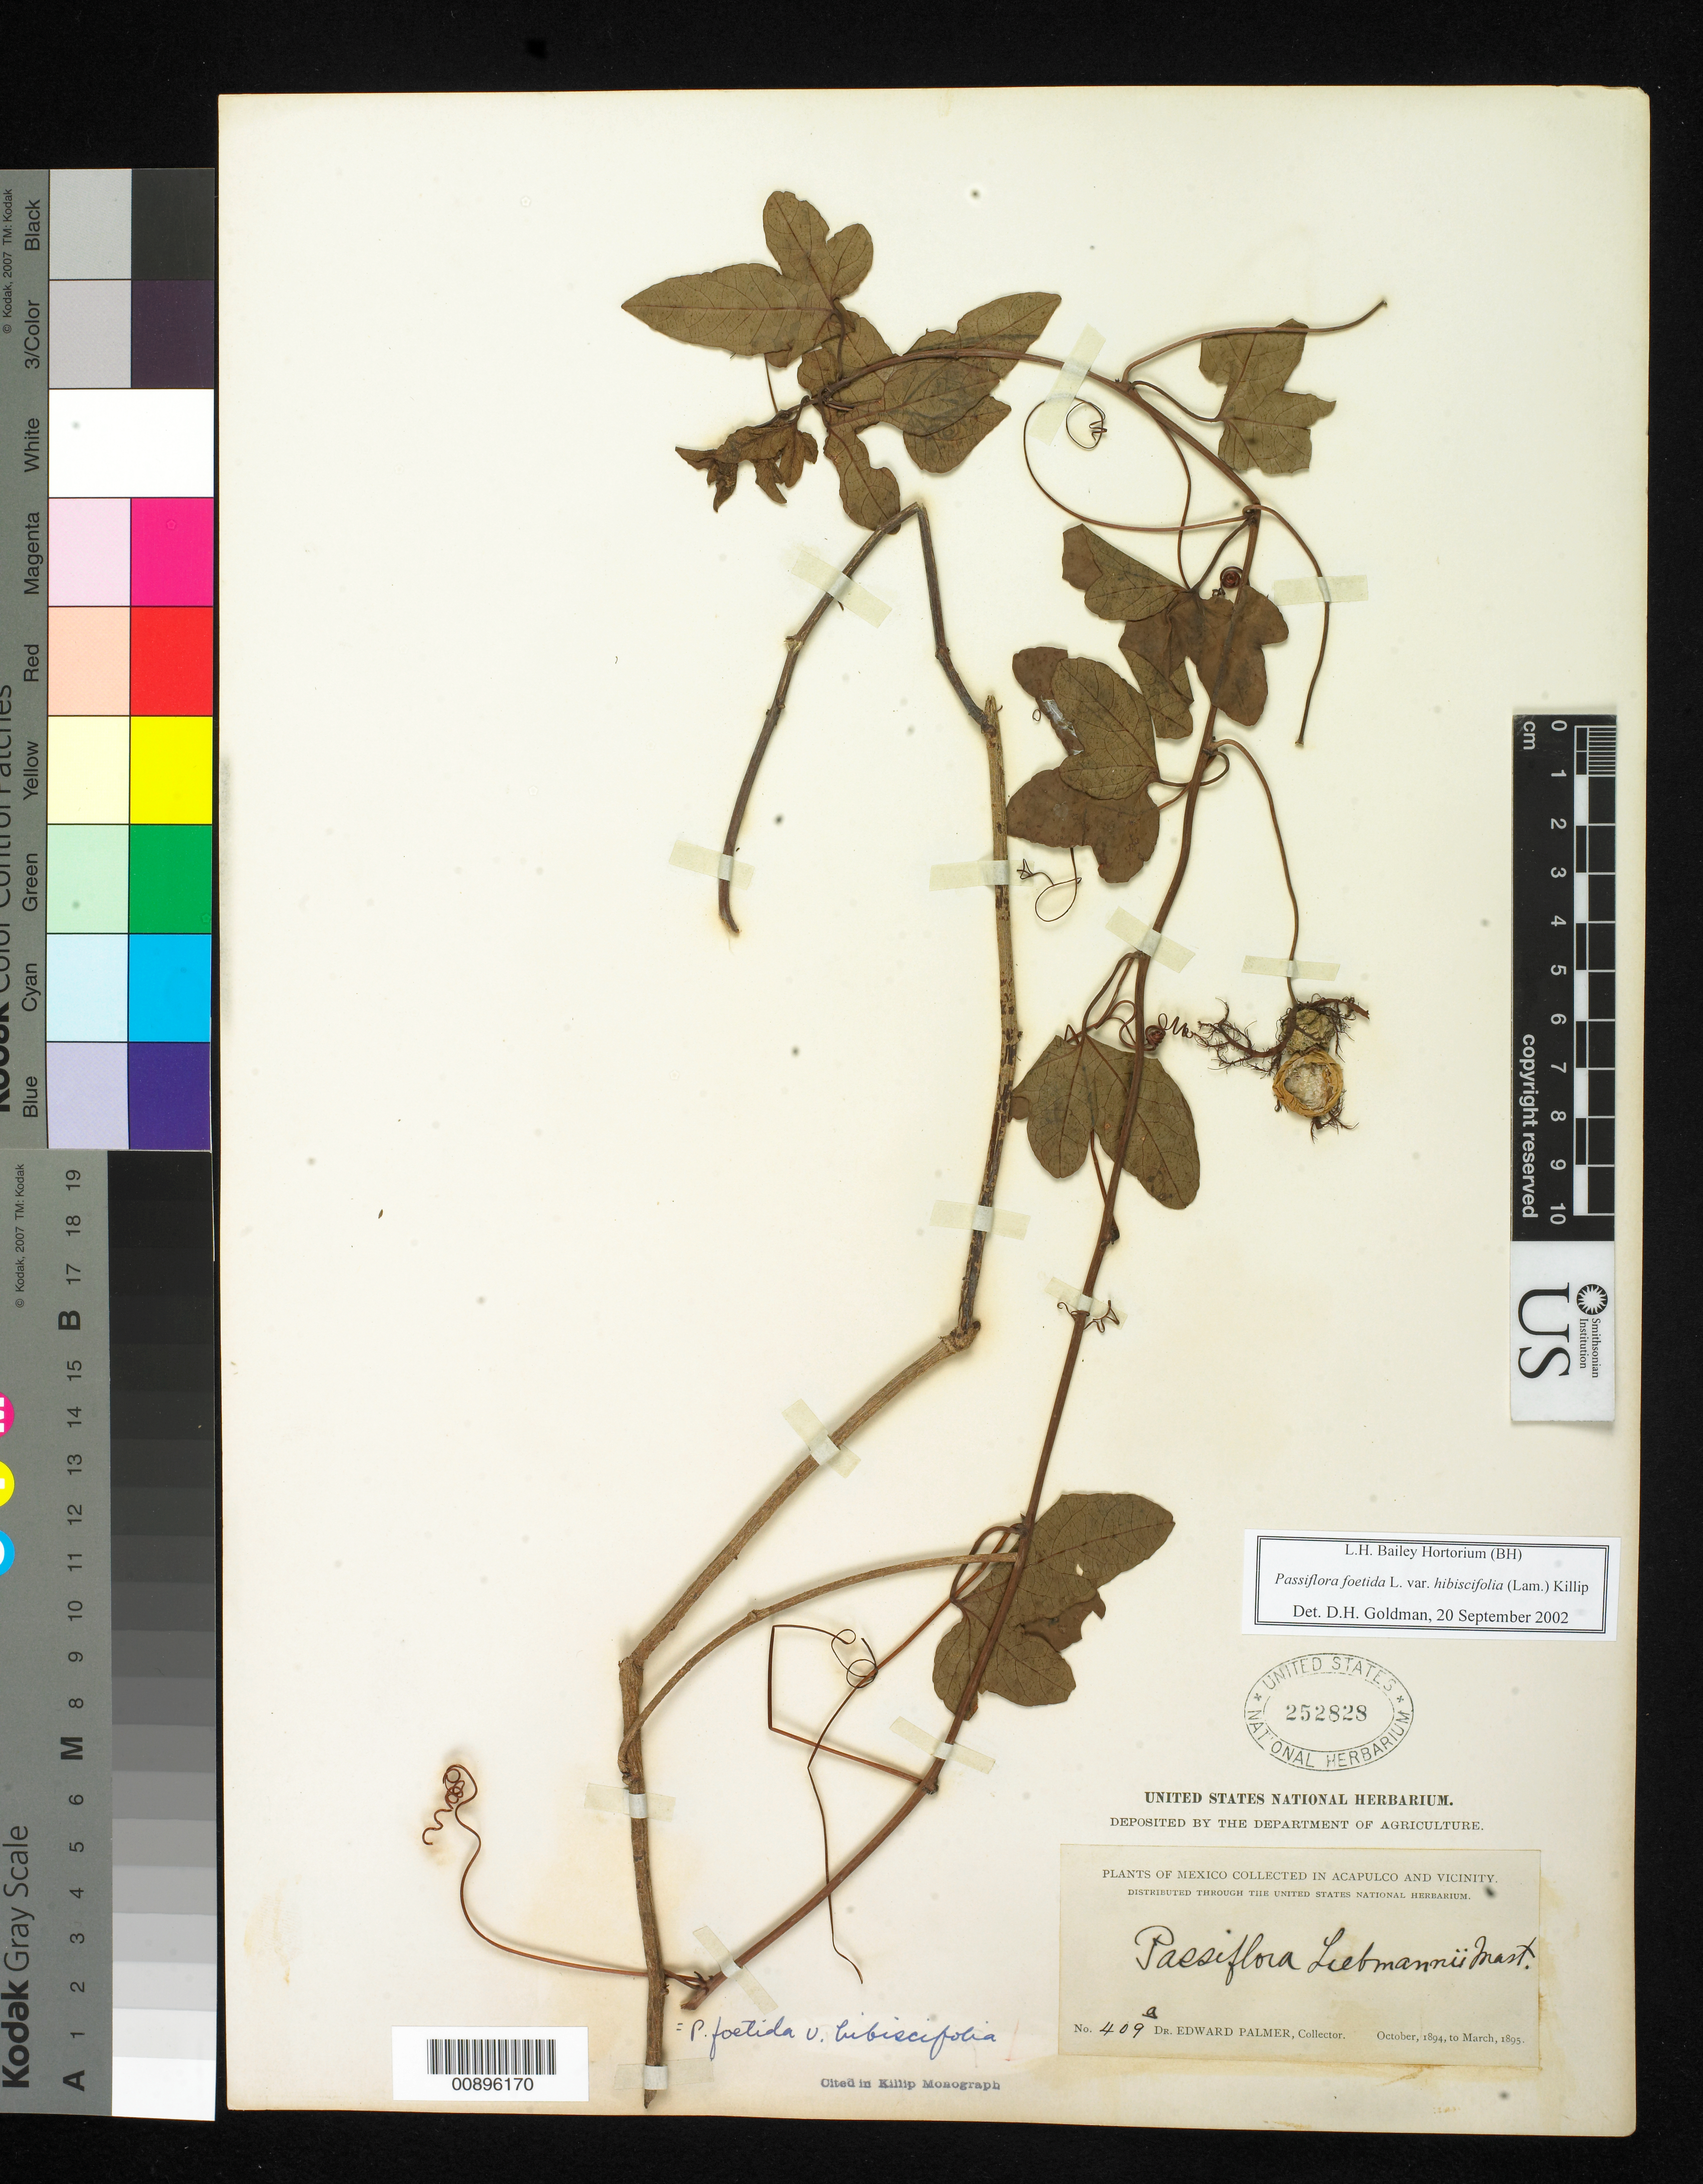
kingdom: Plantae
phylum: Tracheophyta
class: Magnoliopsida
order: Malpighiales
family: Passifloraceae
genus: Passiflora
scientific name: Passiflora foetida var. hibiscifolia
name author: L.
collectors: E. Palmer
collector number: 409 a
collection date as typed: Oct 1894 to -- Mar 1895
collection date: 1894-10/1895-03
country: Mexico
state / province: Guerrero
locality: Acapulco, Guerrero and vicinity.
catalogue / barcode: US 252828